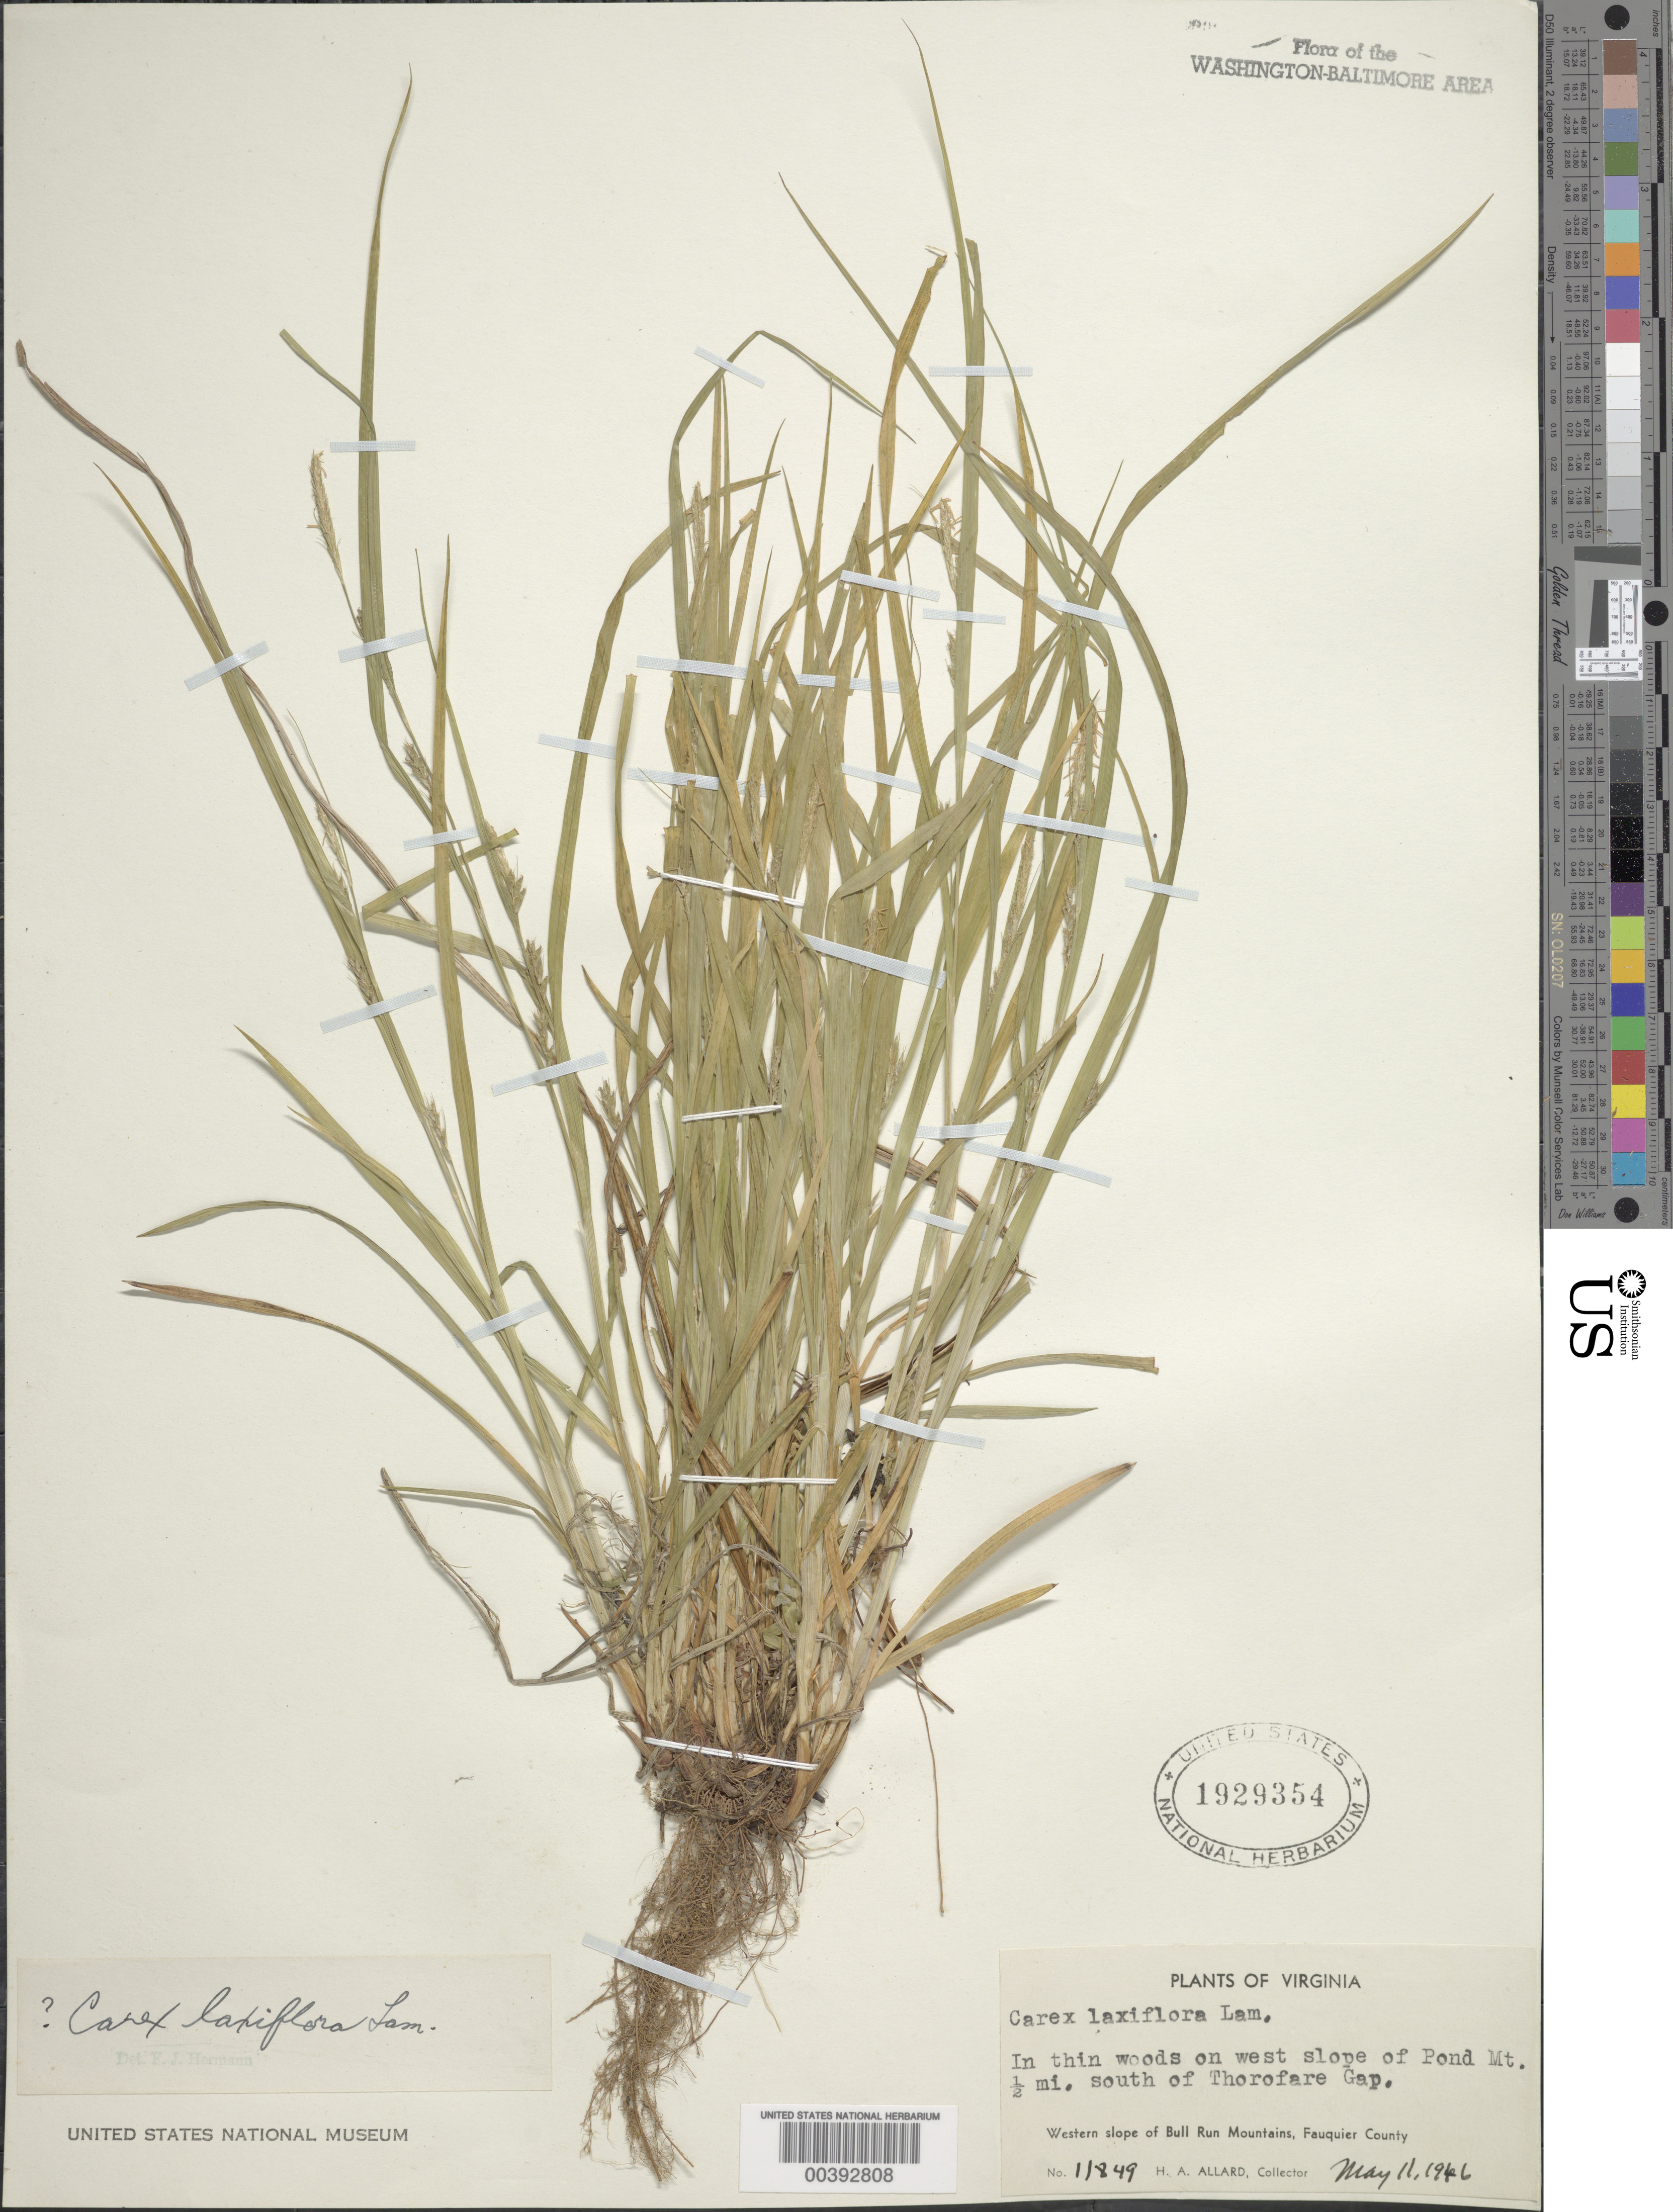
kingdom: Plantae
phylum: Tracheophyta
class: Liliopsida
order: Poales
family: Cyperaceae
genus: Carex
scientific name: Carex laxiflora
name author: Lam.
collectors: H. A. Allard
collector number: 11849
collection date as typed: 11 May 1946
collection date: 1946-05-11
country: United States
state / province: Virginia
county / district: Fauquier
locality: South of Thorofare Gap on Pond Mountain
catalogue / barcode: US 1929354